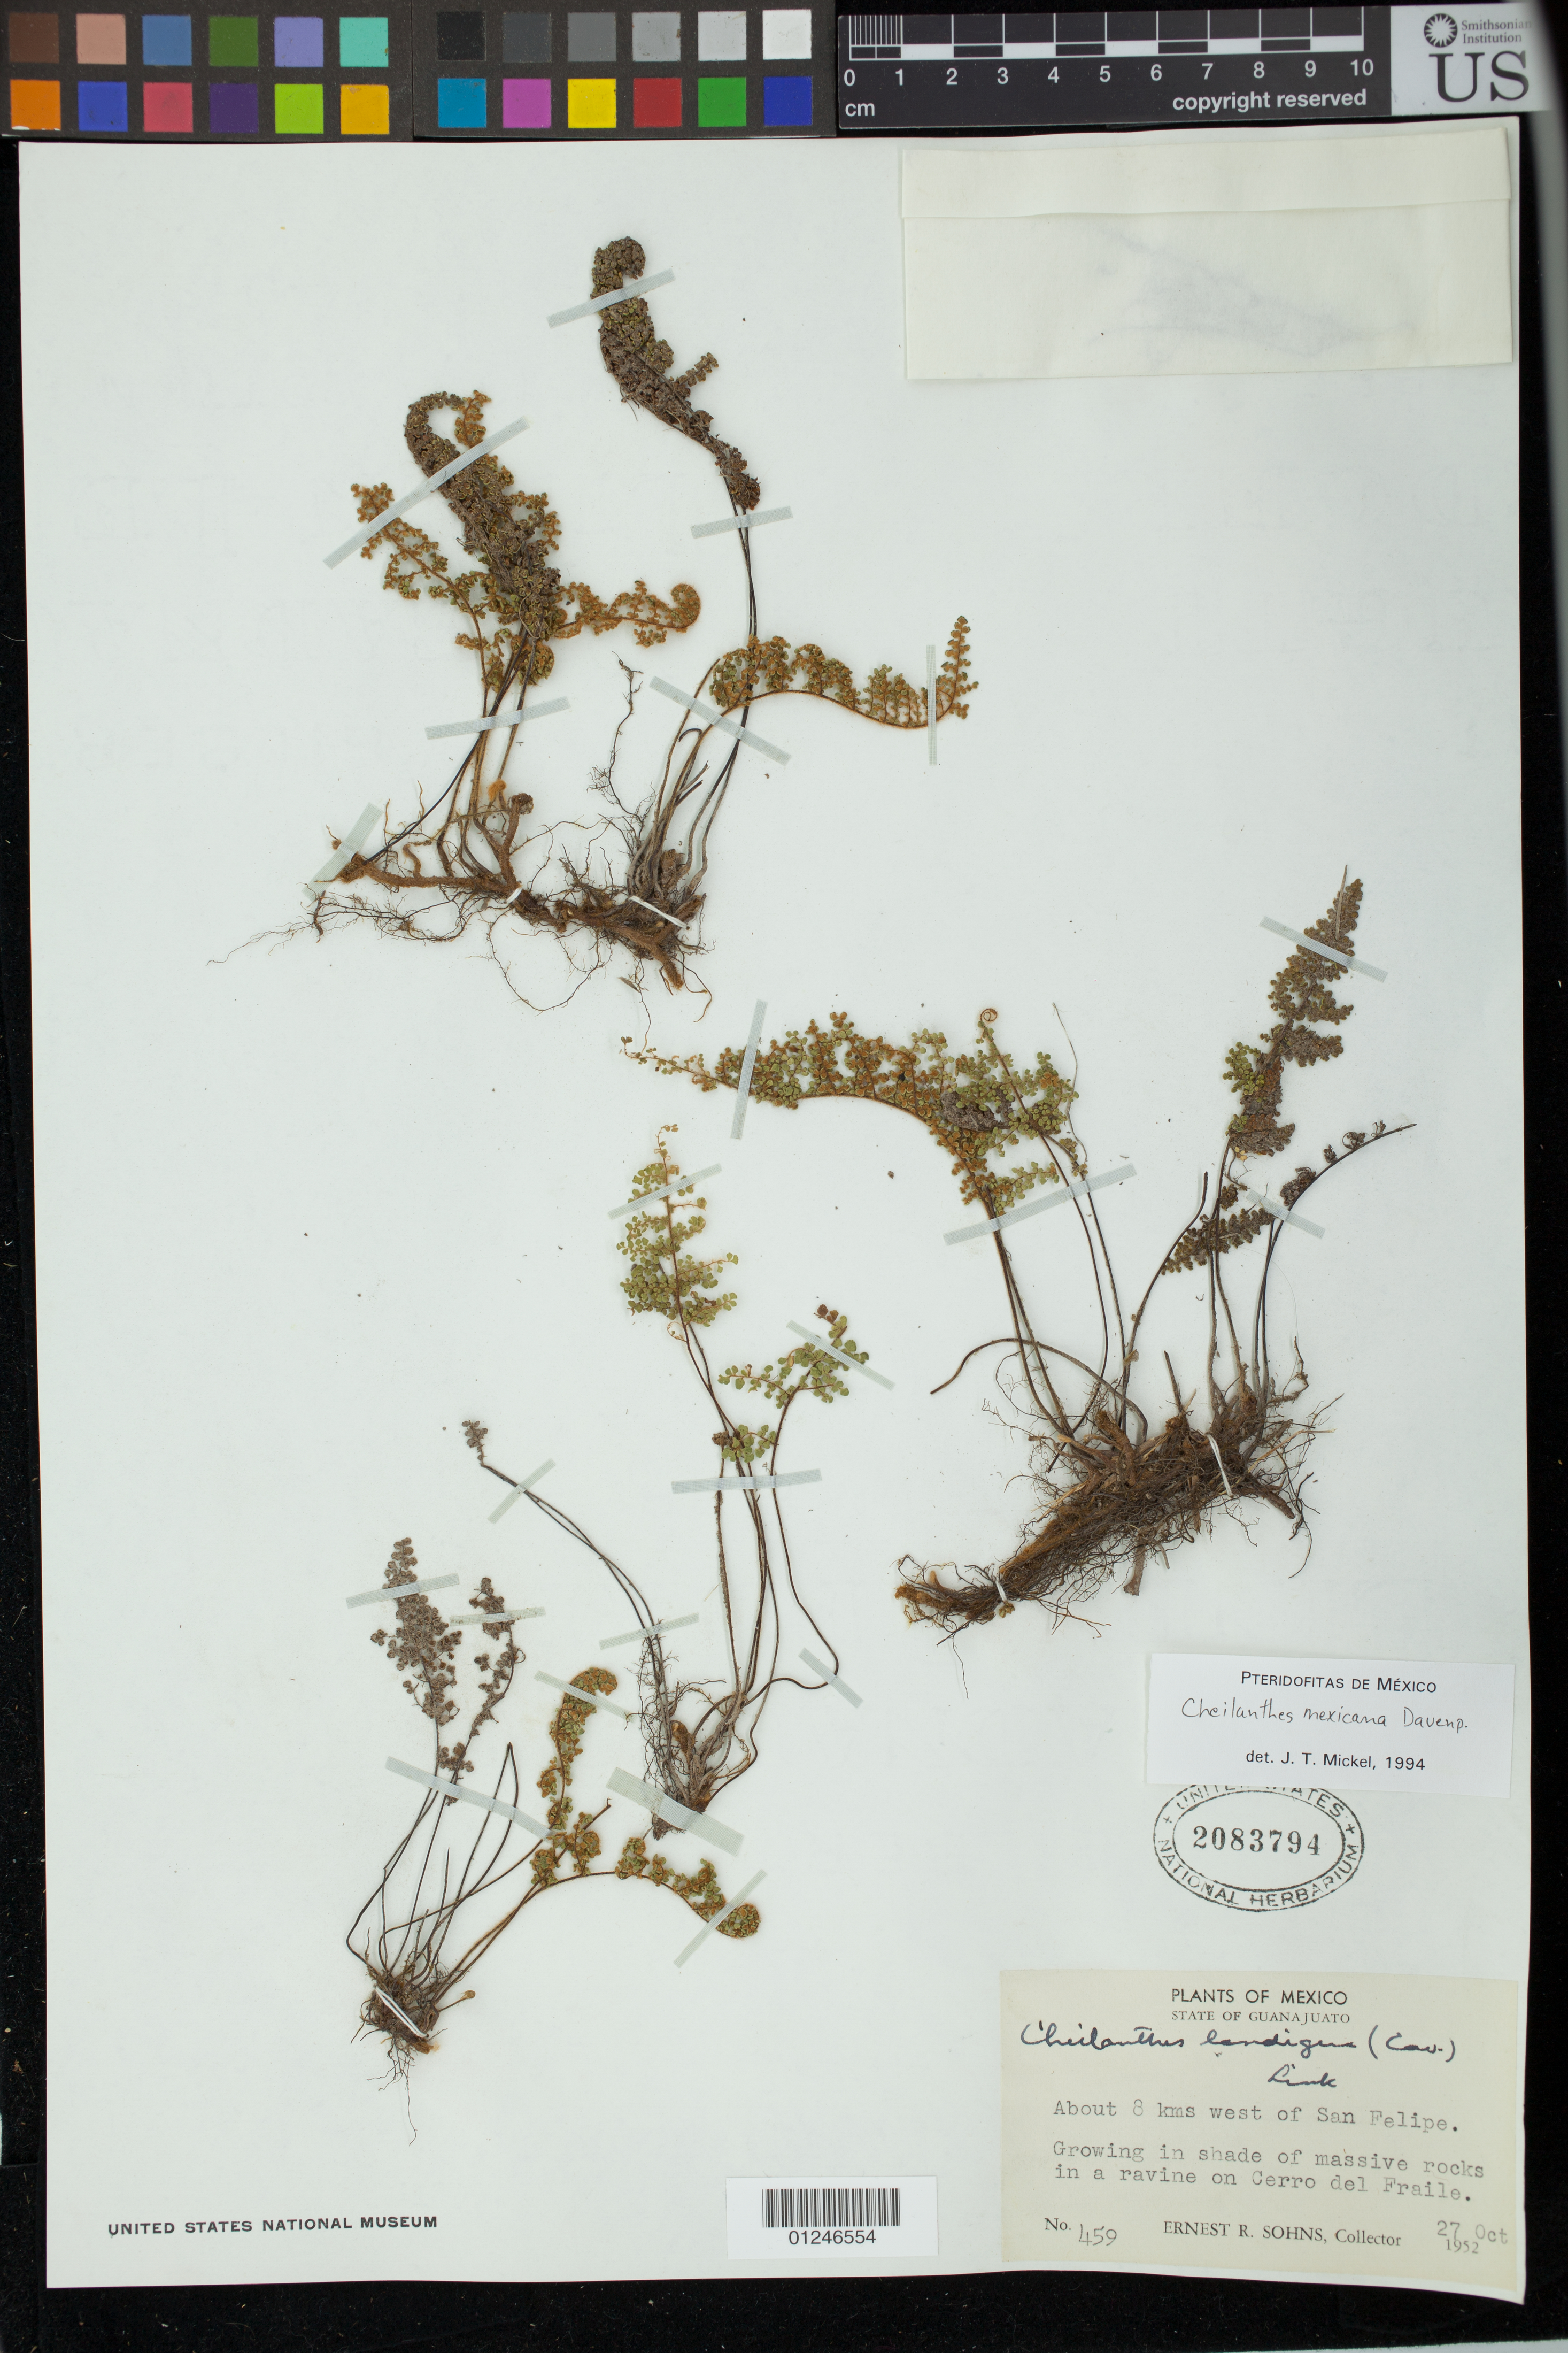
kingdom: Plantae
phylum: Tracheophyta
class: Polypodiopsida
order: Polypodiales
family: Pteridaceae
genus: Myriopteris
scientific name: Myriopteris mexicana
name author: (Davenp.) Grusz & Windham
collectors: E. R. Sohns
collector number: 459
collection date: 1952-10-27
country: Mexico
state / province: Guanajuato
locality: About 8 kms west of San Felipe, in shade of massive rocks in a ravine on Cerro del Fraile.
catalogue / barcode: US 2083794